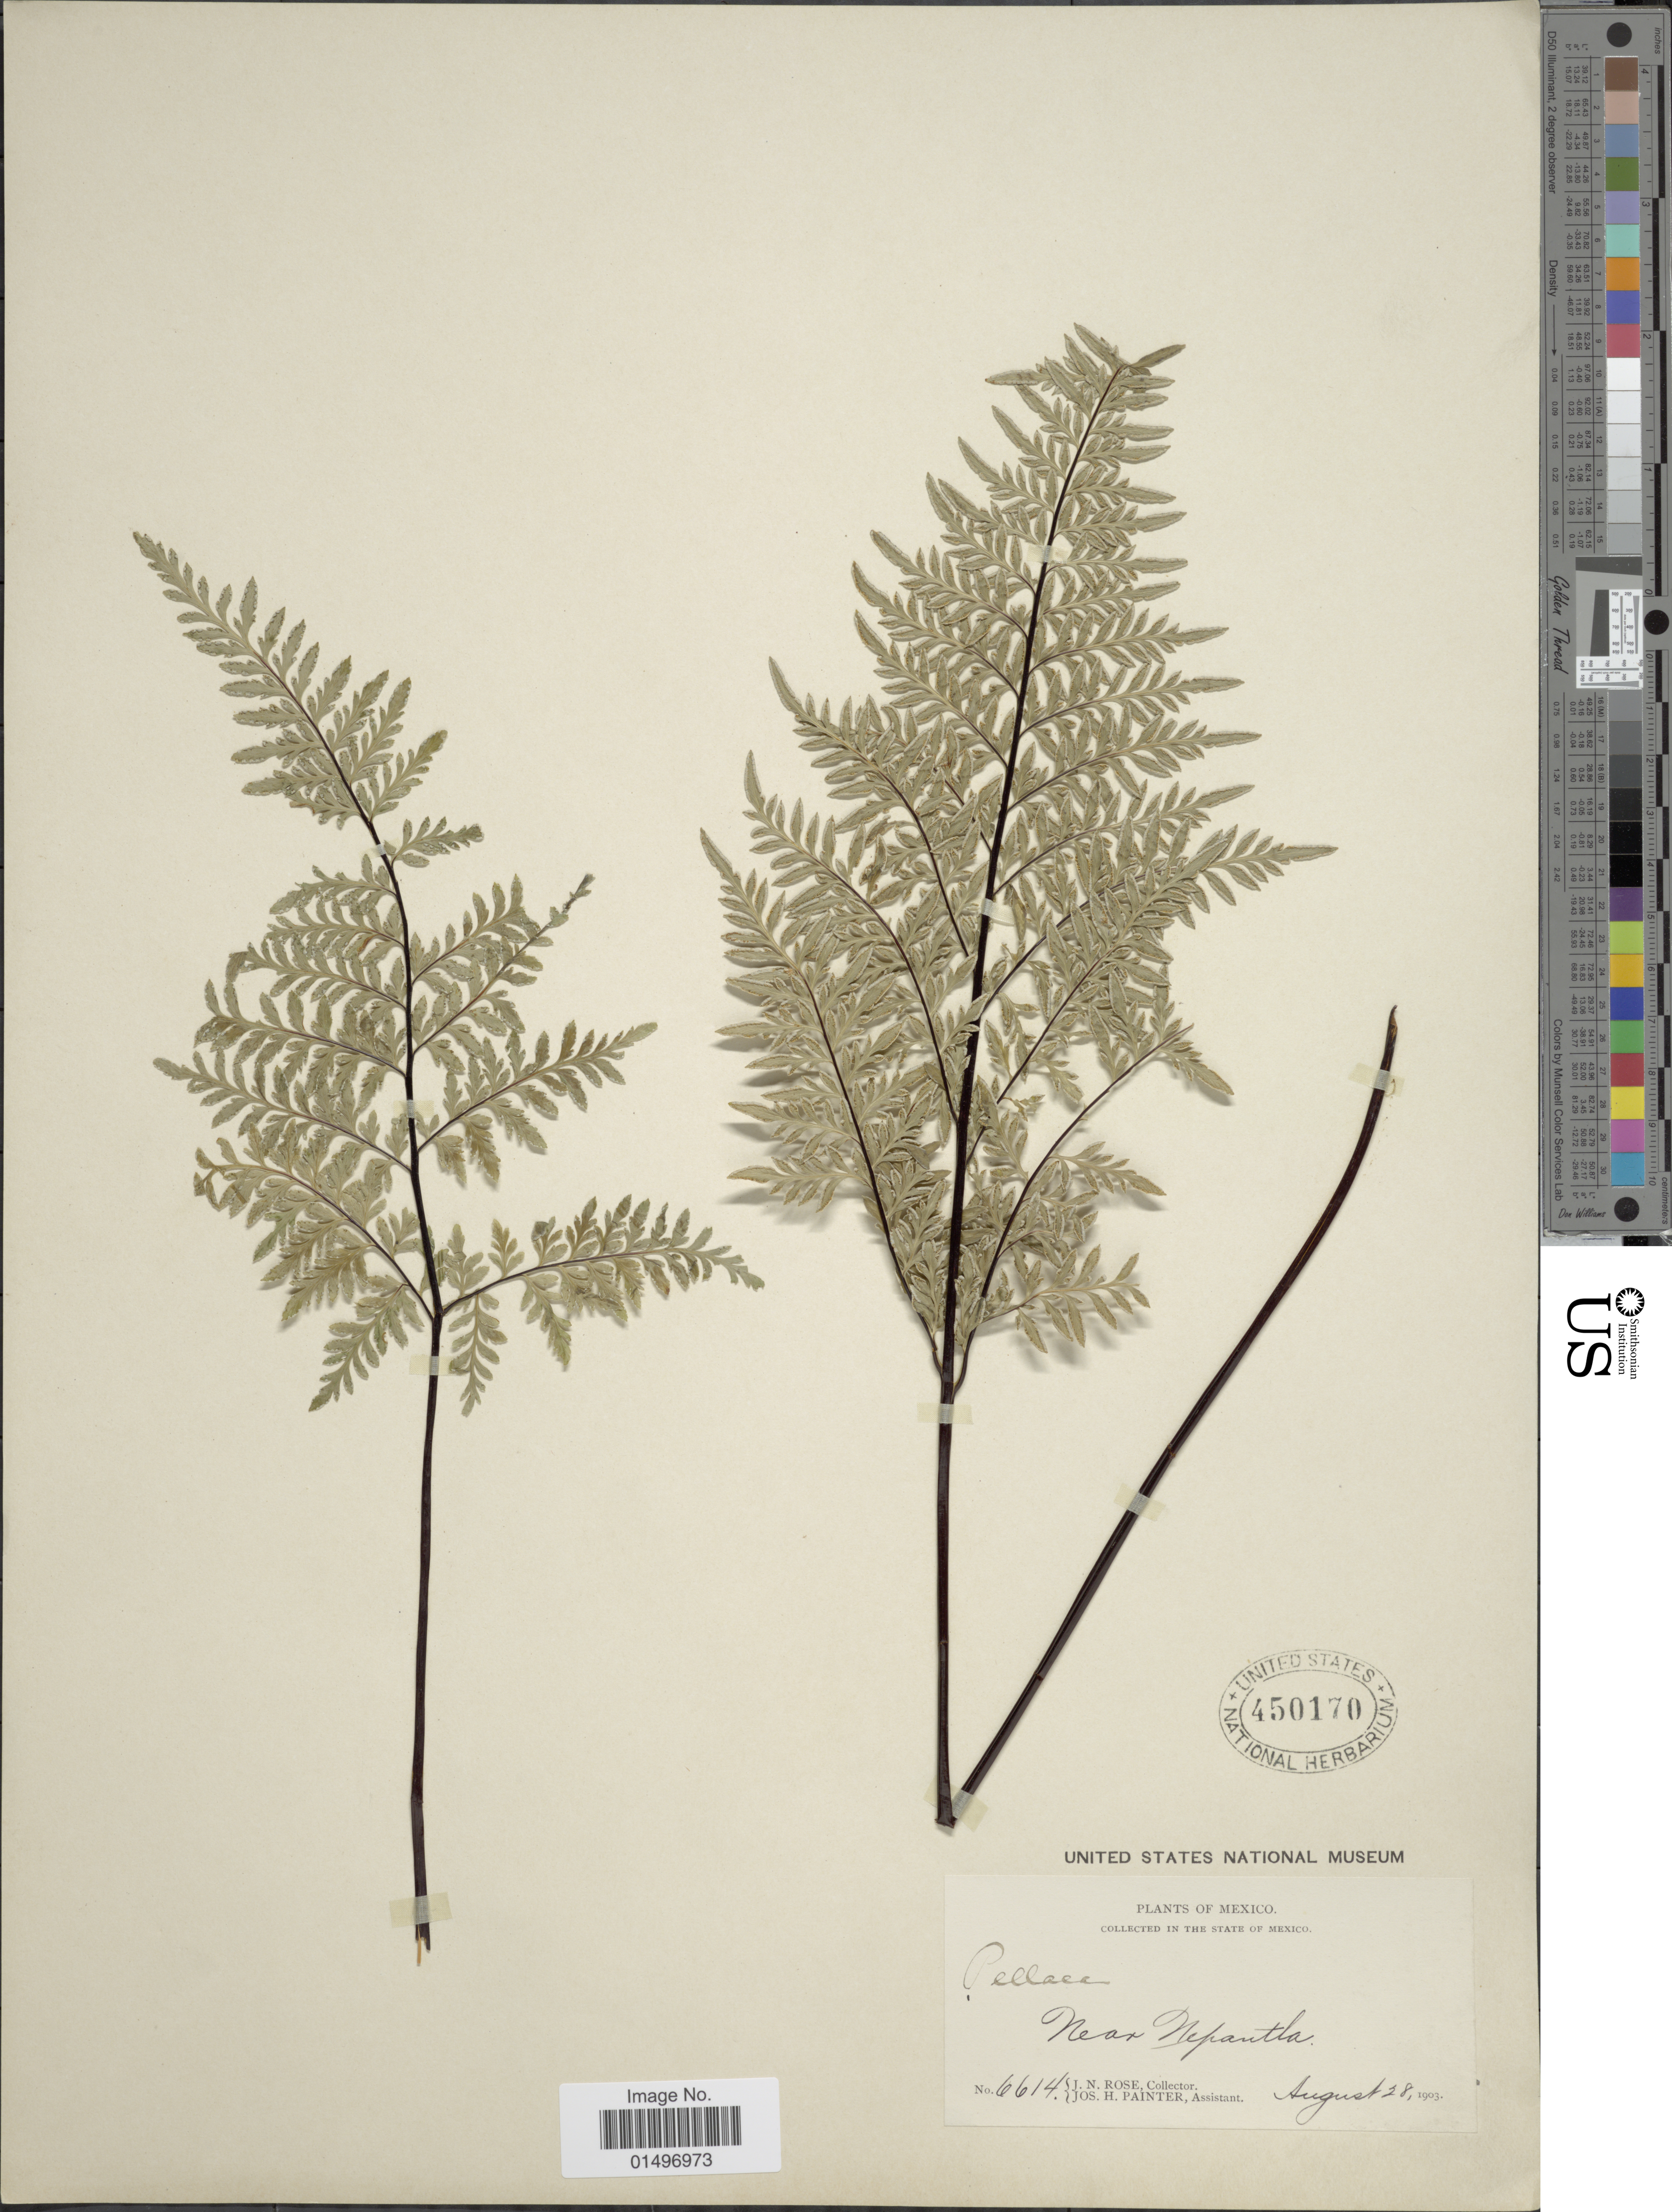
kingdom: Plantae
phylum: Tracheophyta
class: Polypodiopsida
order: Polypodiales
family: Pteridaceae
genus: Gaga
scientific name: Gaga chaerophylla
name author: (Mart. & Ikonn.-Gal.) Fay W. Li & Windham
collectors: J. N. Rose & J. H. Painter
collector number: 6614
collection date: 1903-08-28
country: Mexico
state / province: México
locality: Mexico, near Nepantla.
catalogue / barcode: US 450170